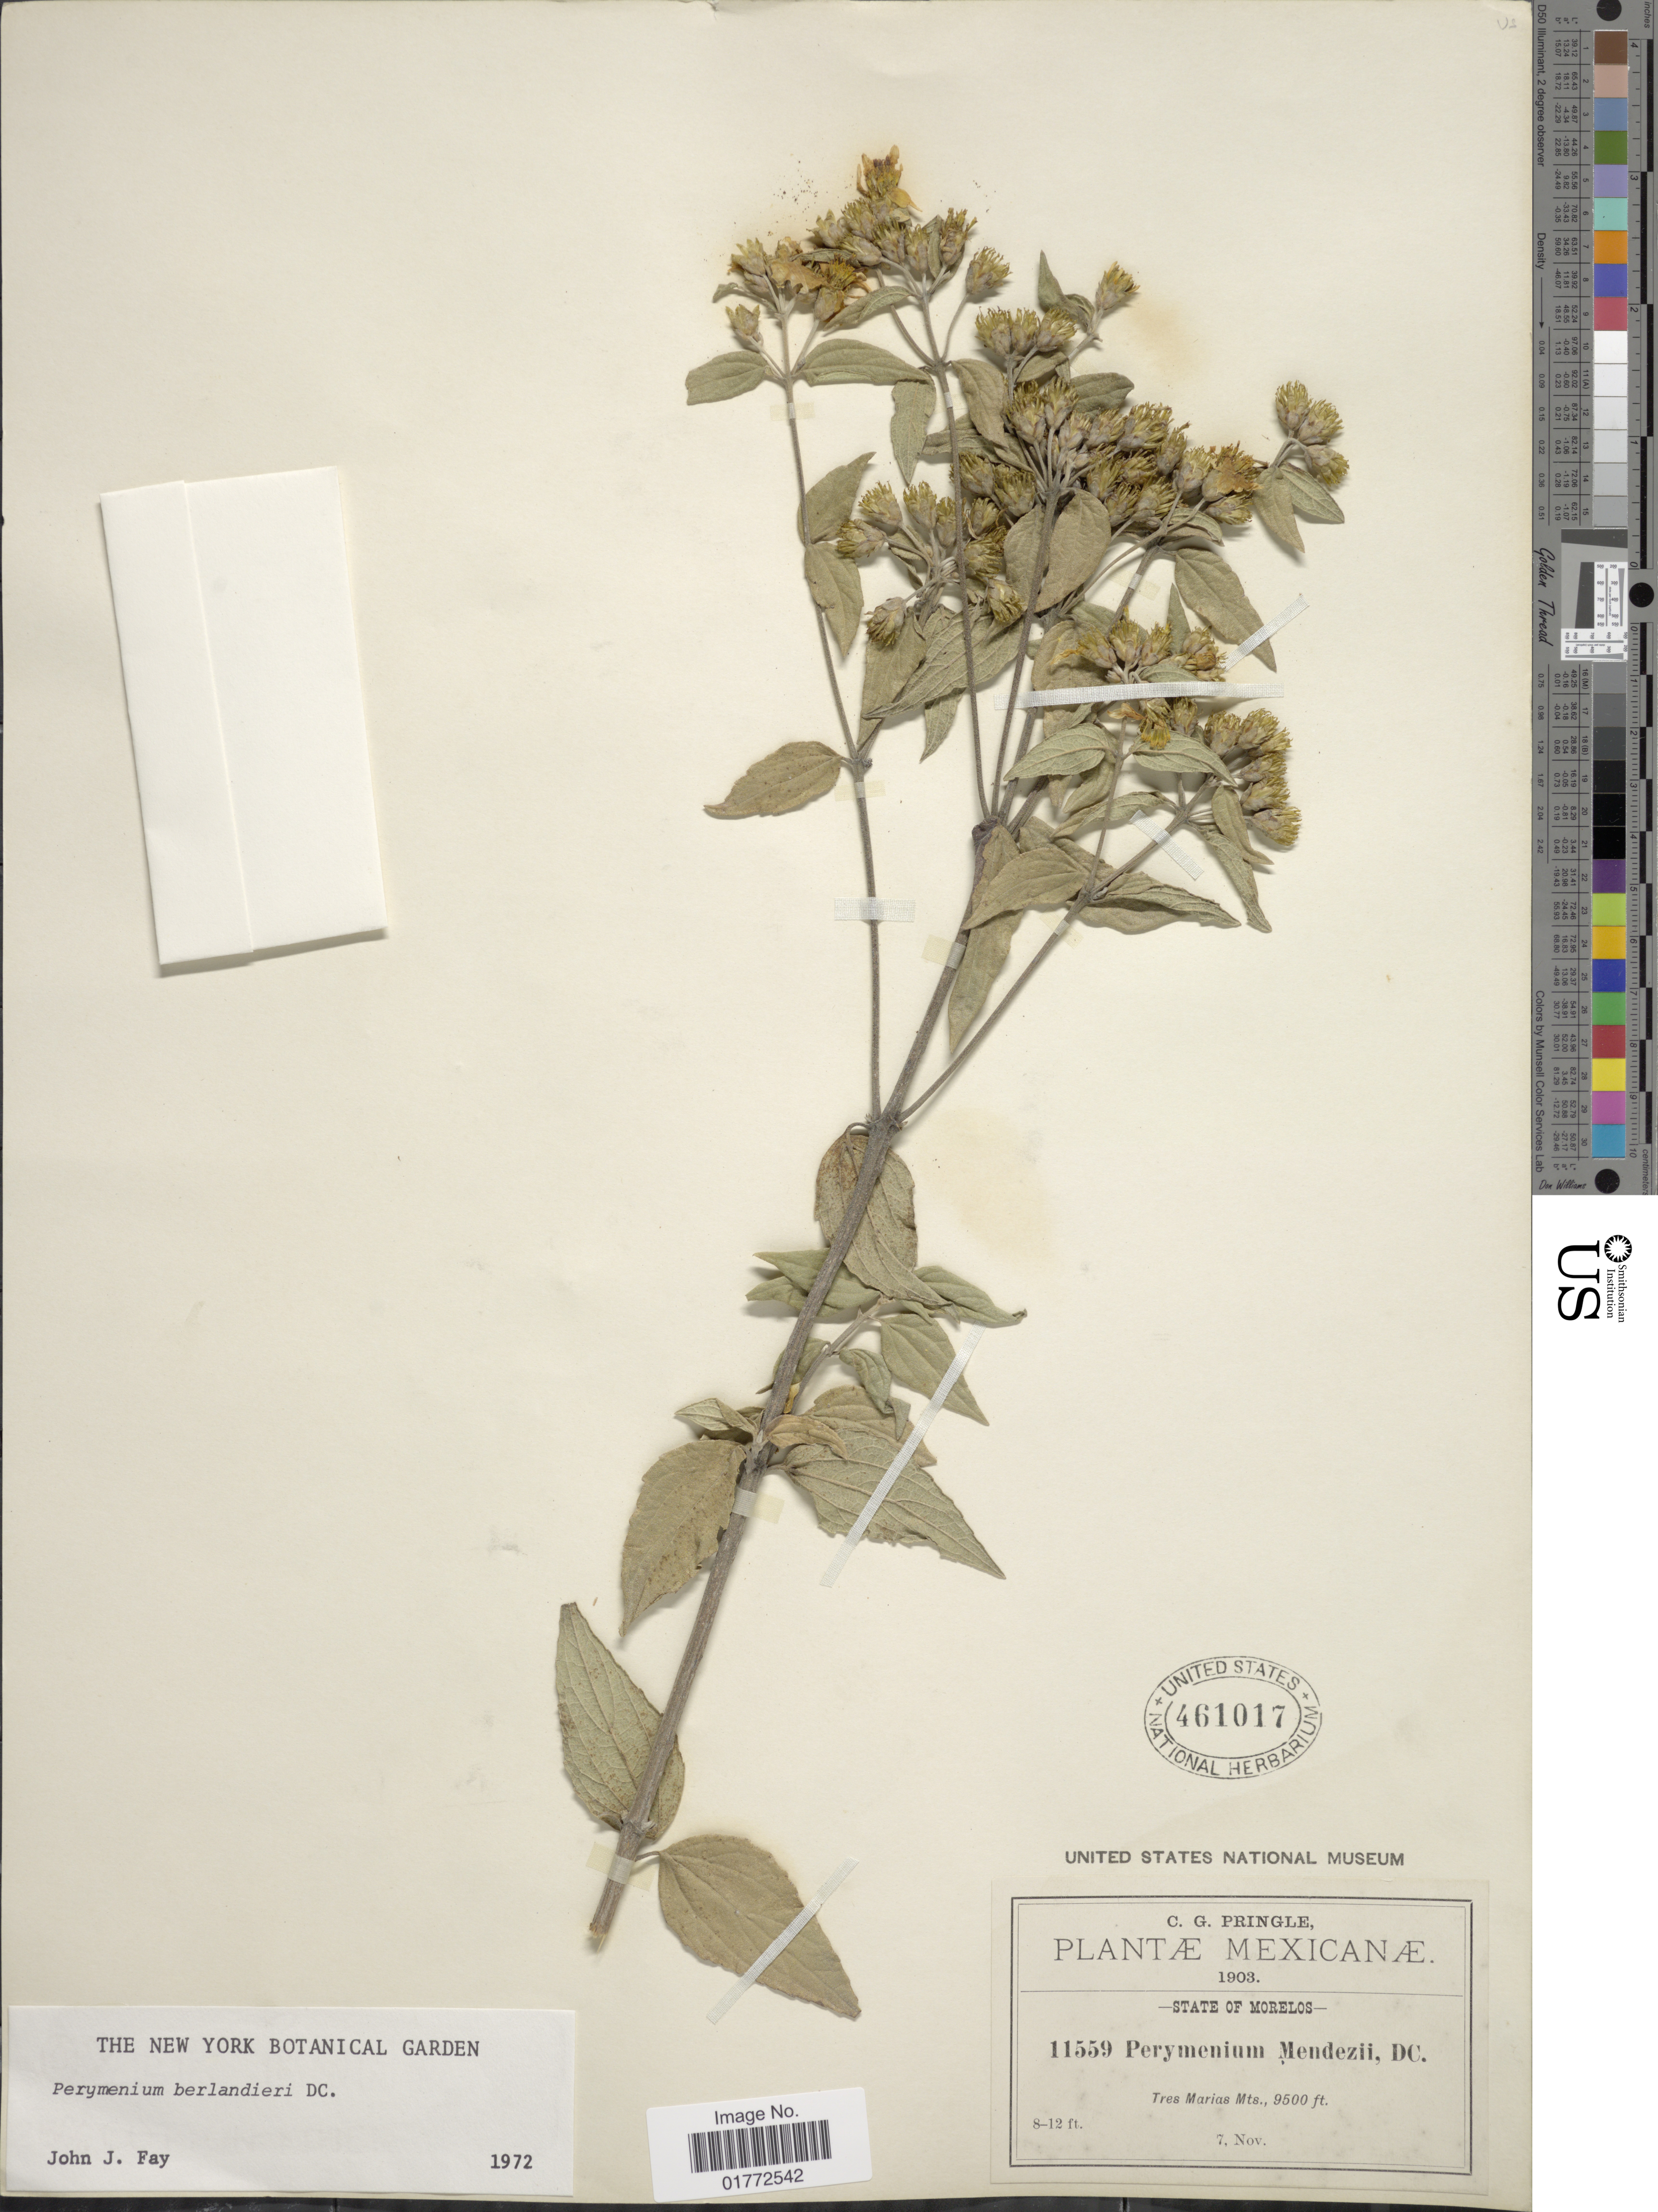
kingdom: Plantae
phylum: Tracheophyta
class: Magnoliopsida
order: Asterales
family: Asteraceae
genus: Perymenium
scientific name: Perymenium berlandieri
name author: DC.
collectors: C. G. Pringle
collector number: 11559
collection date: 1903-11-07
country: Mexico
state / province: Morelos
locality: Tres Marias Mts.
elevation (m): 2896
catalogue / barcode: US 461017